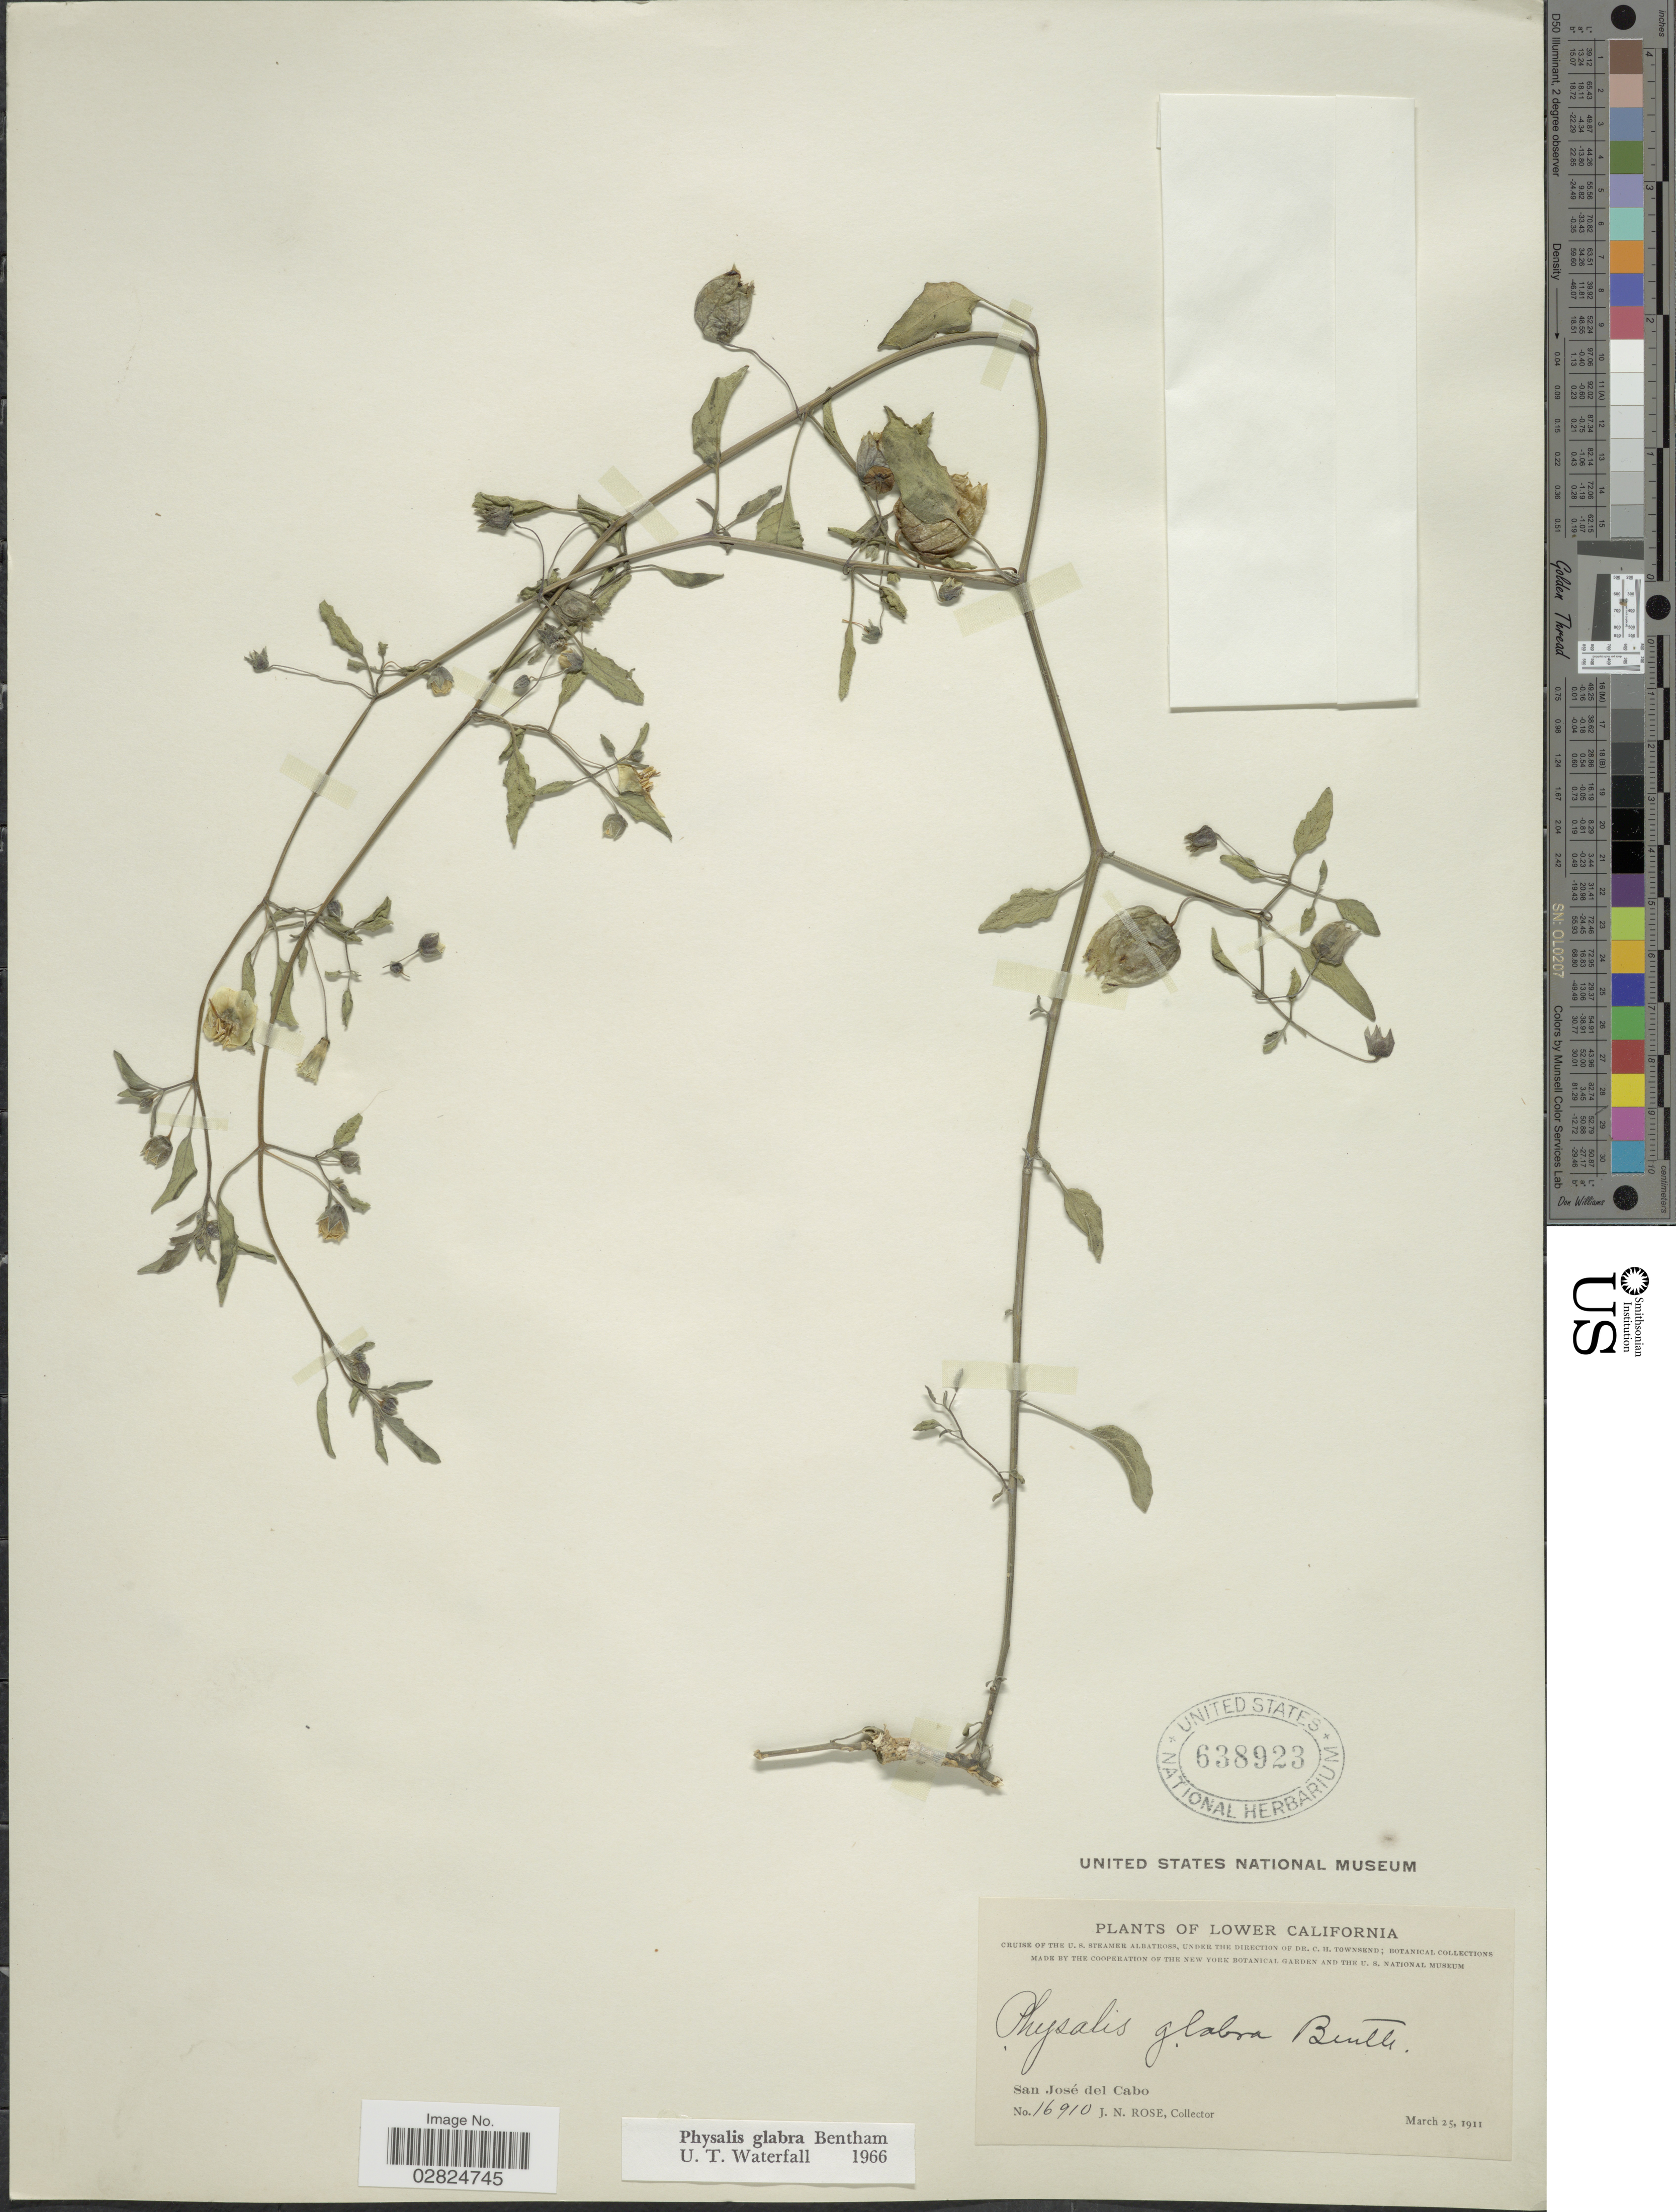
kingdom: Plantae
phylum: Tracheophyta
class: Magnoliopsida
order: Solanales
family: Solanaceae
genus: Physalis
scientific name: Physalis glabra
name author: Benth.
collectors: J. N. Rose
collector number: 16910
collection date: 1911-03-25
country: Mexico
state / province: Baja California Sur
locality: San José del Cabo.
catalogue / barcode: US 638923